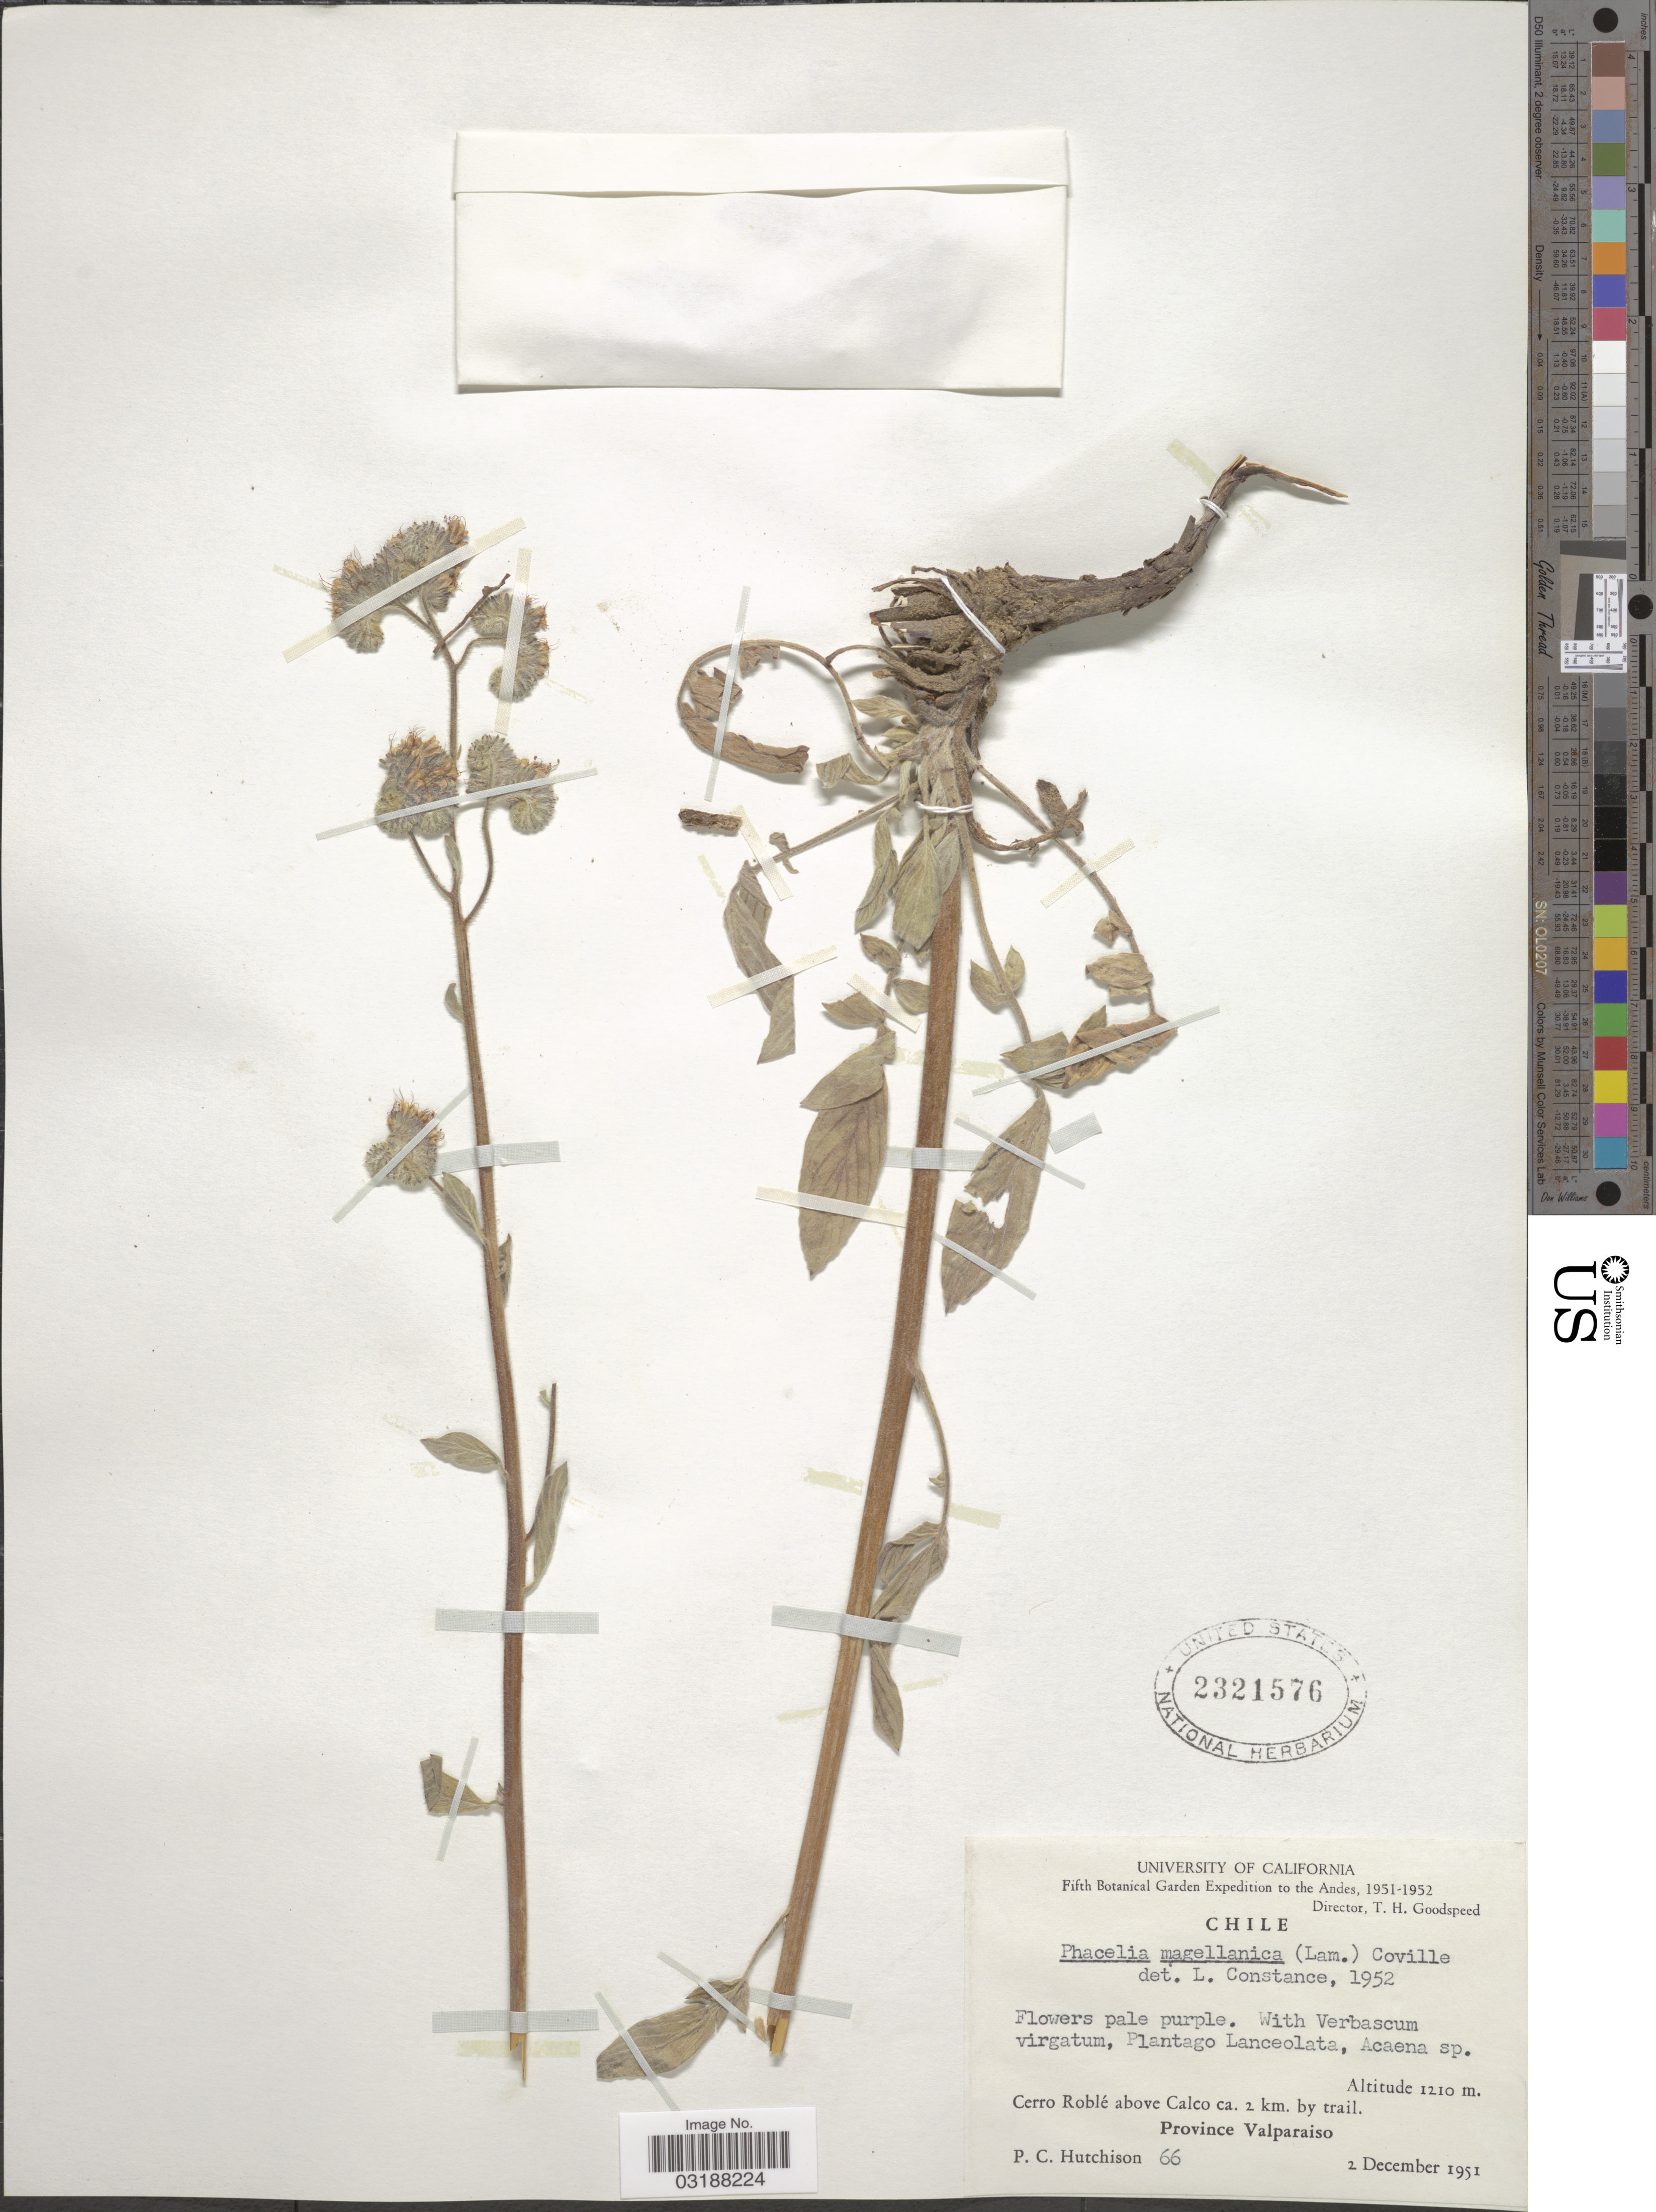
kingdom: Plantae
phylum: Tracheophyta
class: Magnoliopsida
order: Boraginales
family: Hydrophyllaceae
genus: Phacelia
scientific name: Phacelia magellanica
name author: (Lam.) Coville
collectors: P. C. Hutchison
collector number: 66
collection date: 1951-12-02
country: Chile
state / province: Valparaíso (V)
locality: The Andes, Cerro Roblé above Calco ca. 2km. by trail, Province Valparaiso.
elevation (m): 1210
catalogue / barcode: US 2321576